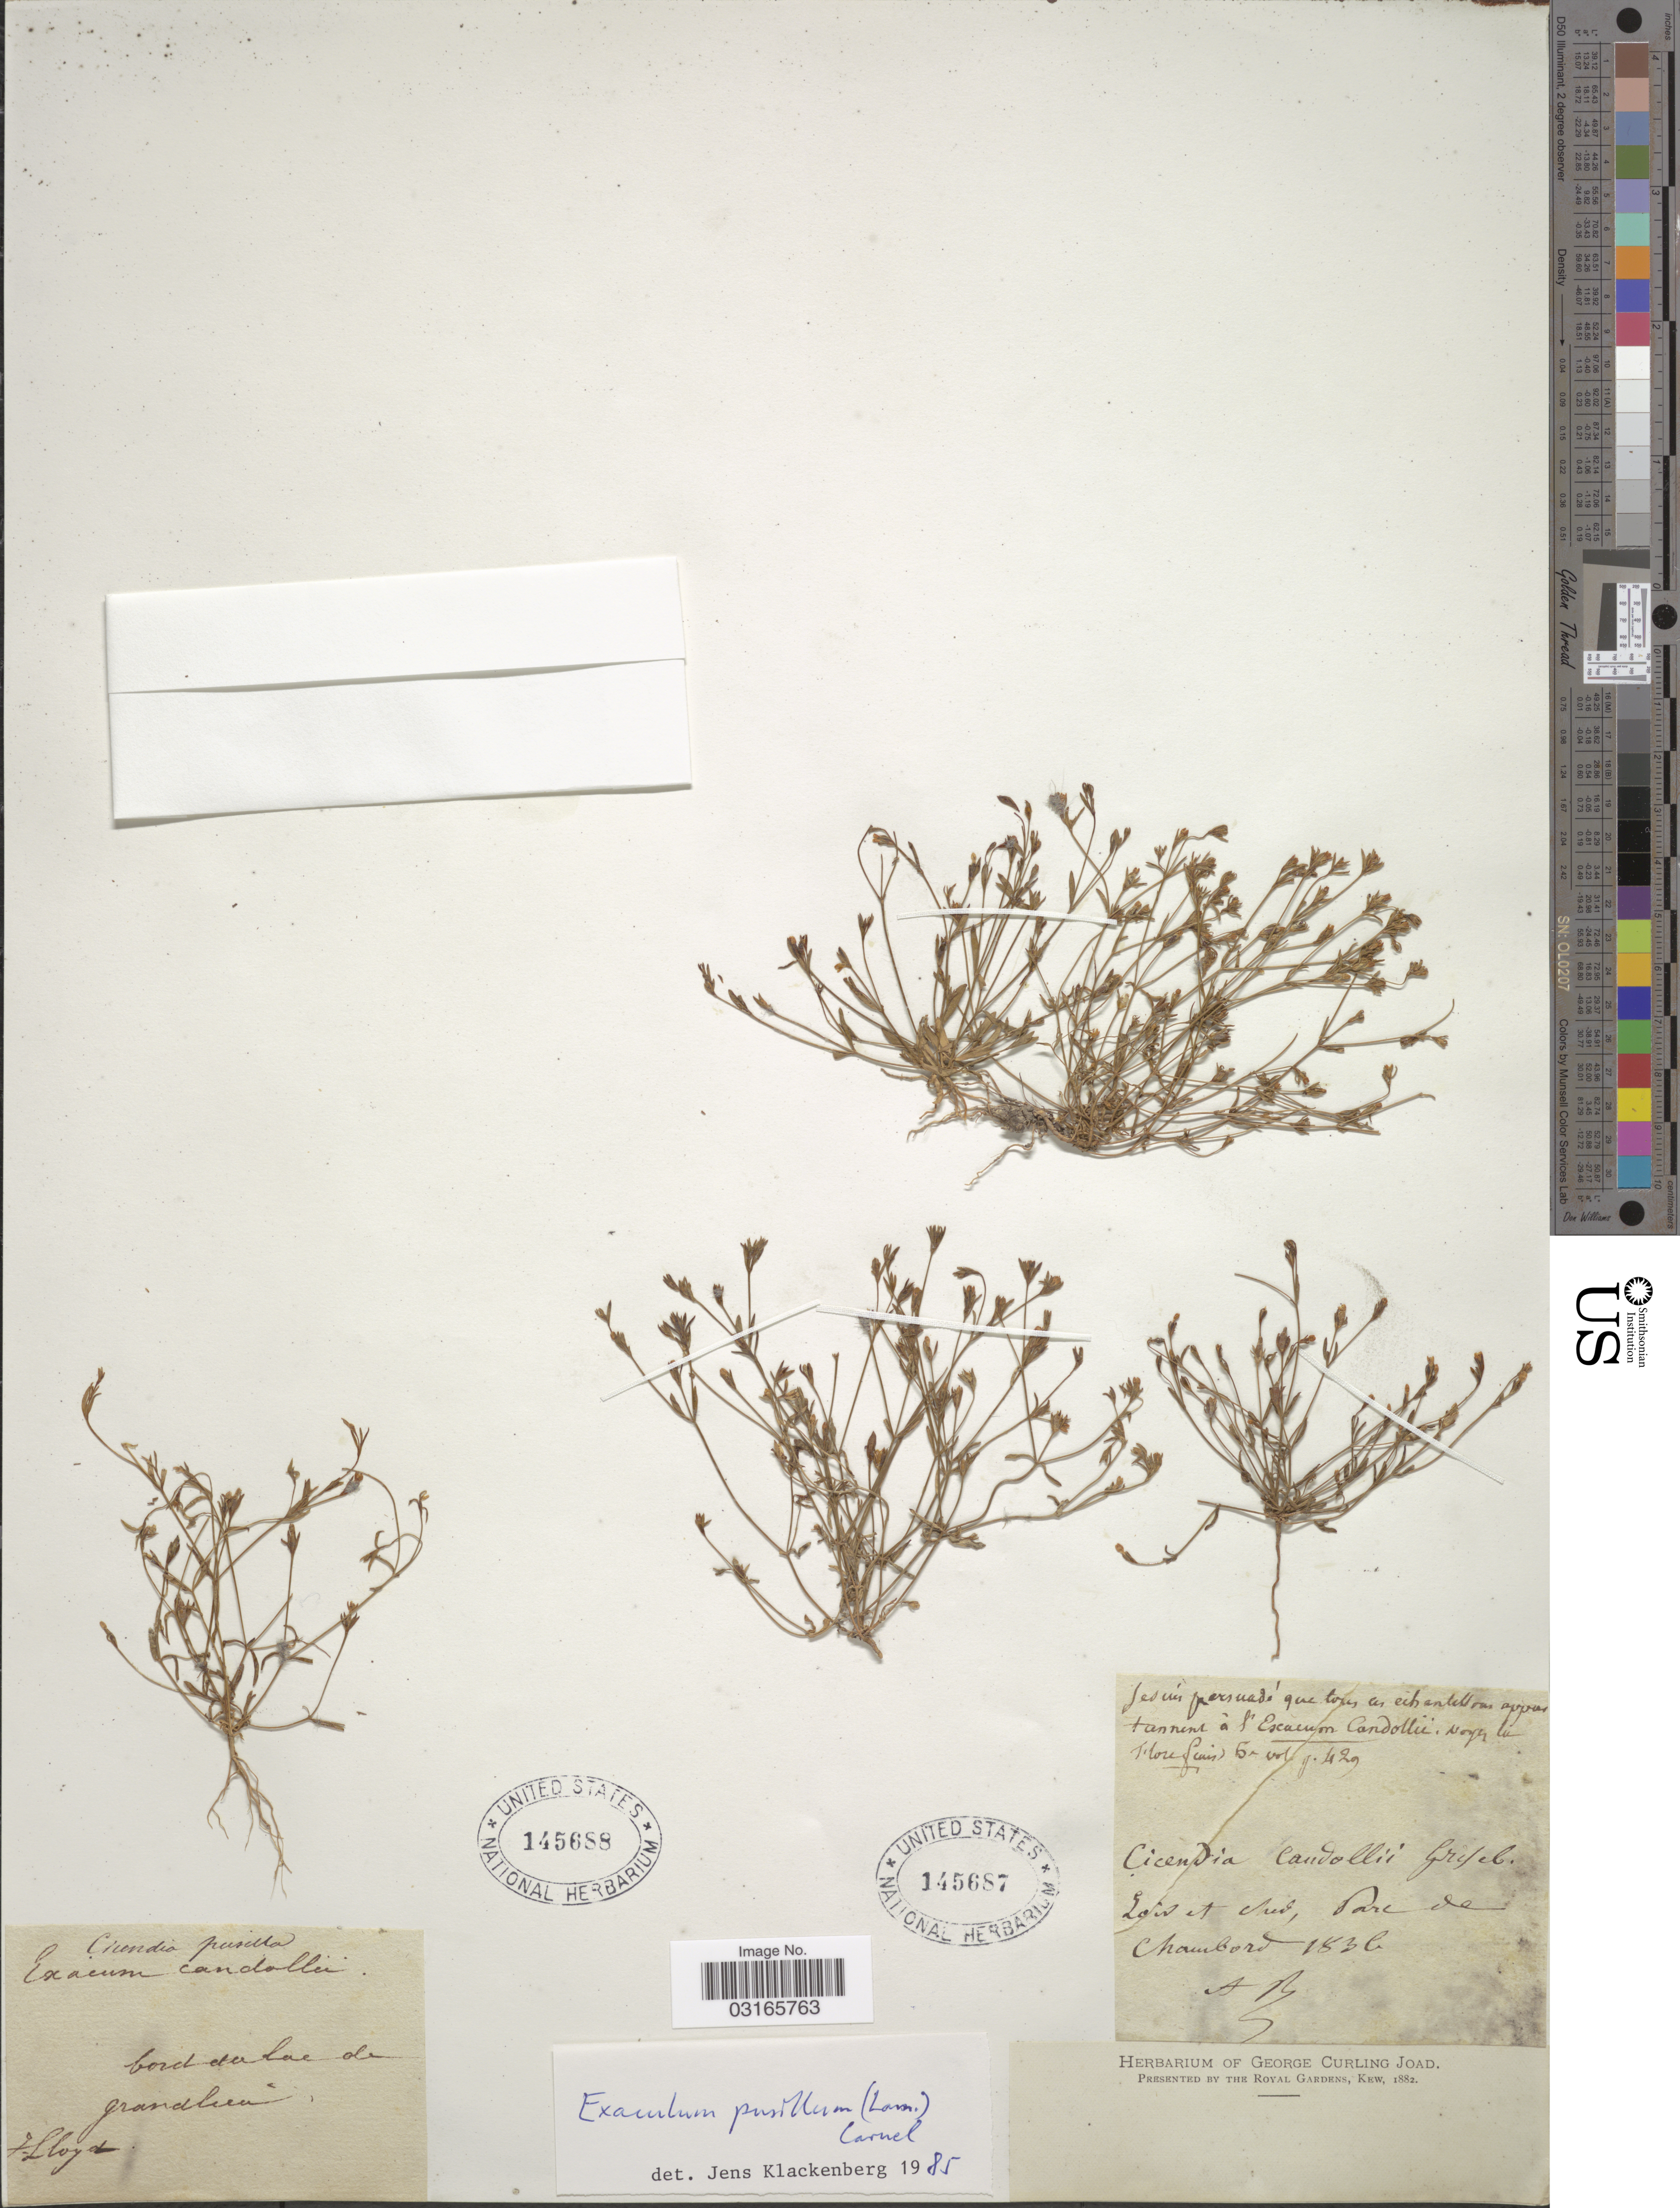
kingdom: Plantae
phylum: Tracheophyta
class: Magnoliopsida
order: Gentianales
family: Gentianaceae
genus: Cicendia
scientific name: Cicendia pusilla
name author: (DC.) Griseb.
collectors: F. Lloyd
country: France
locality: Bord du lac de grandlieu.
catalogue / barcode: US 145688-2